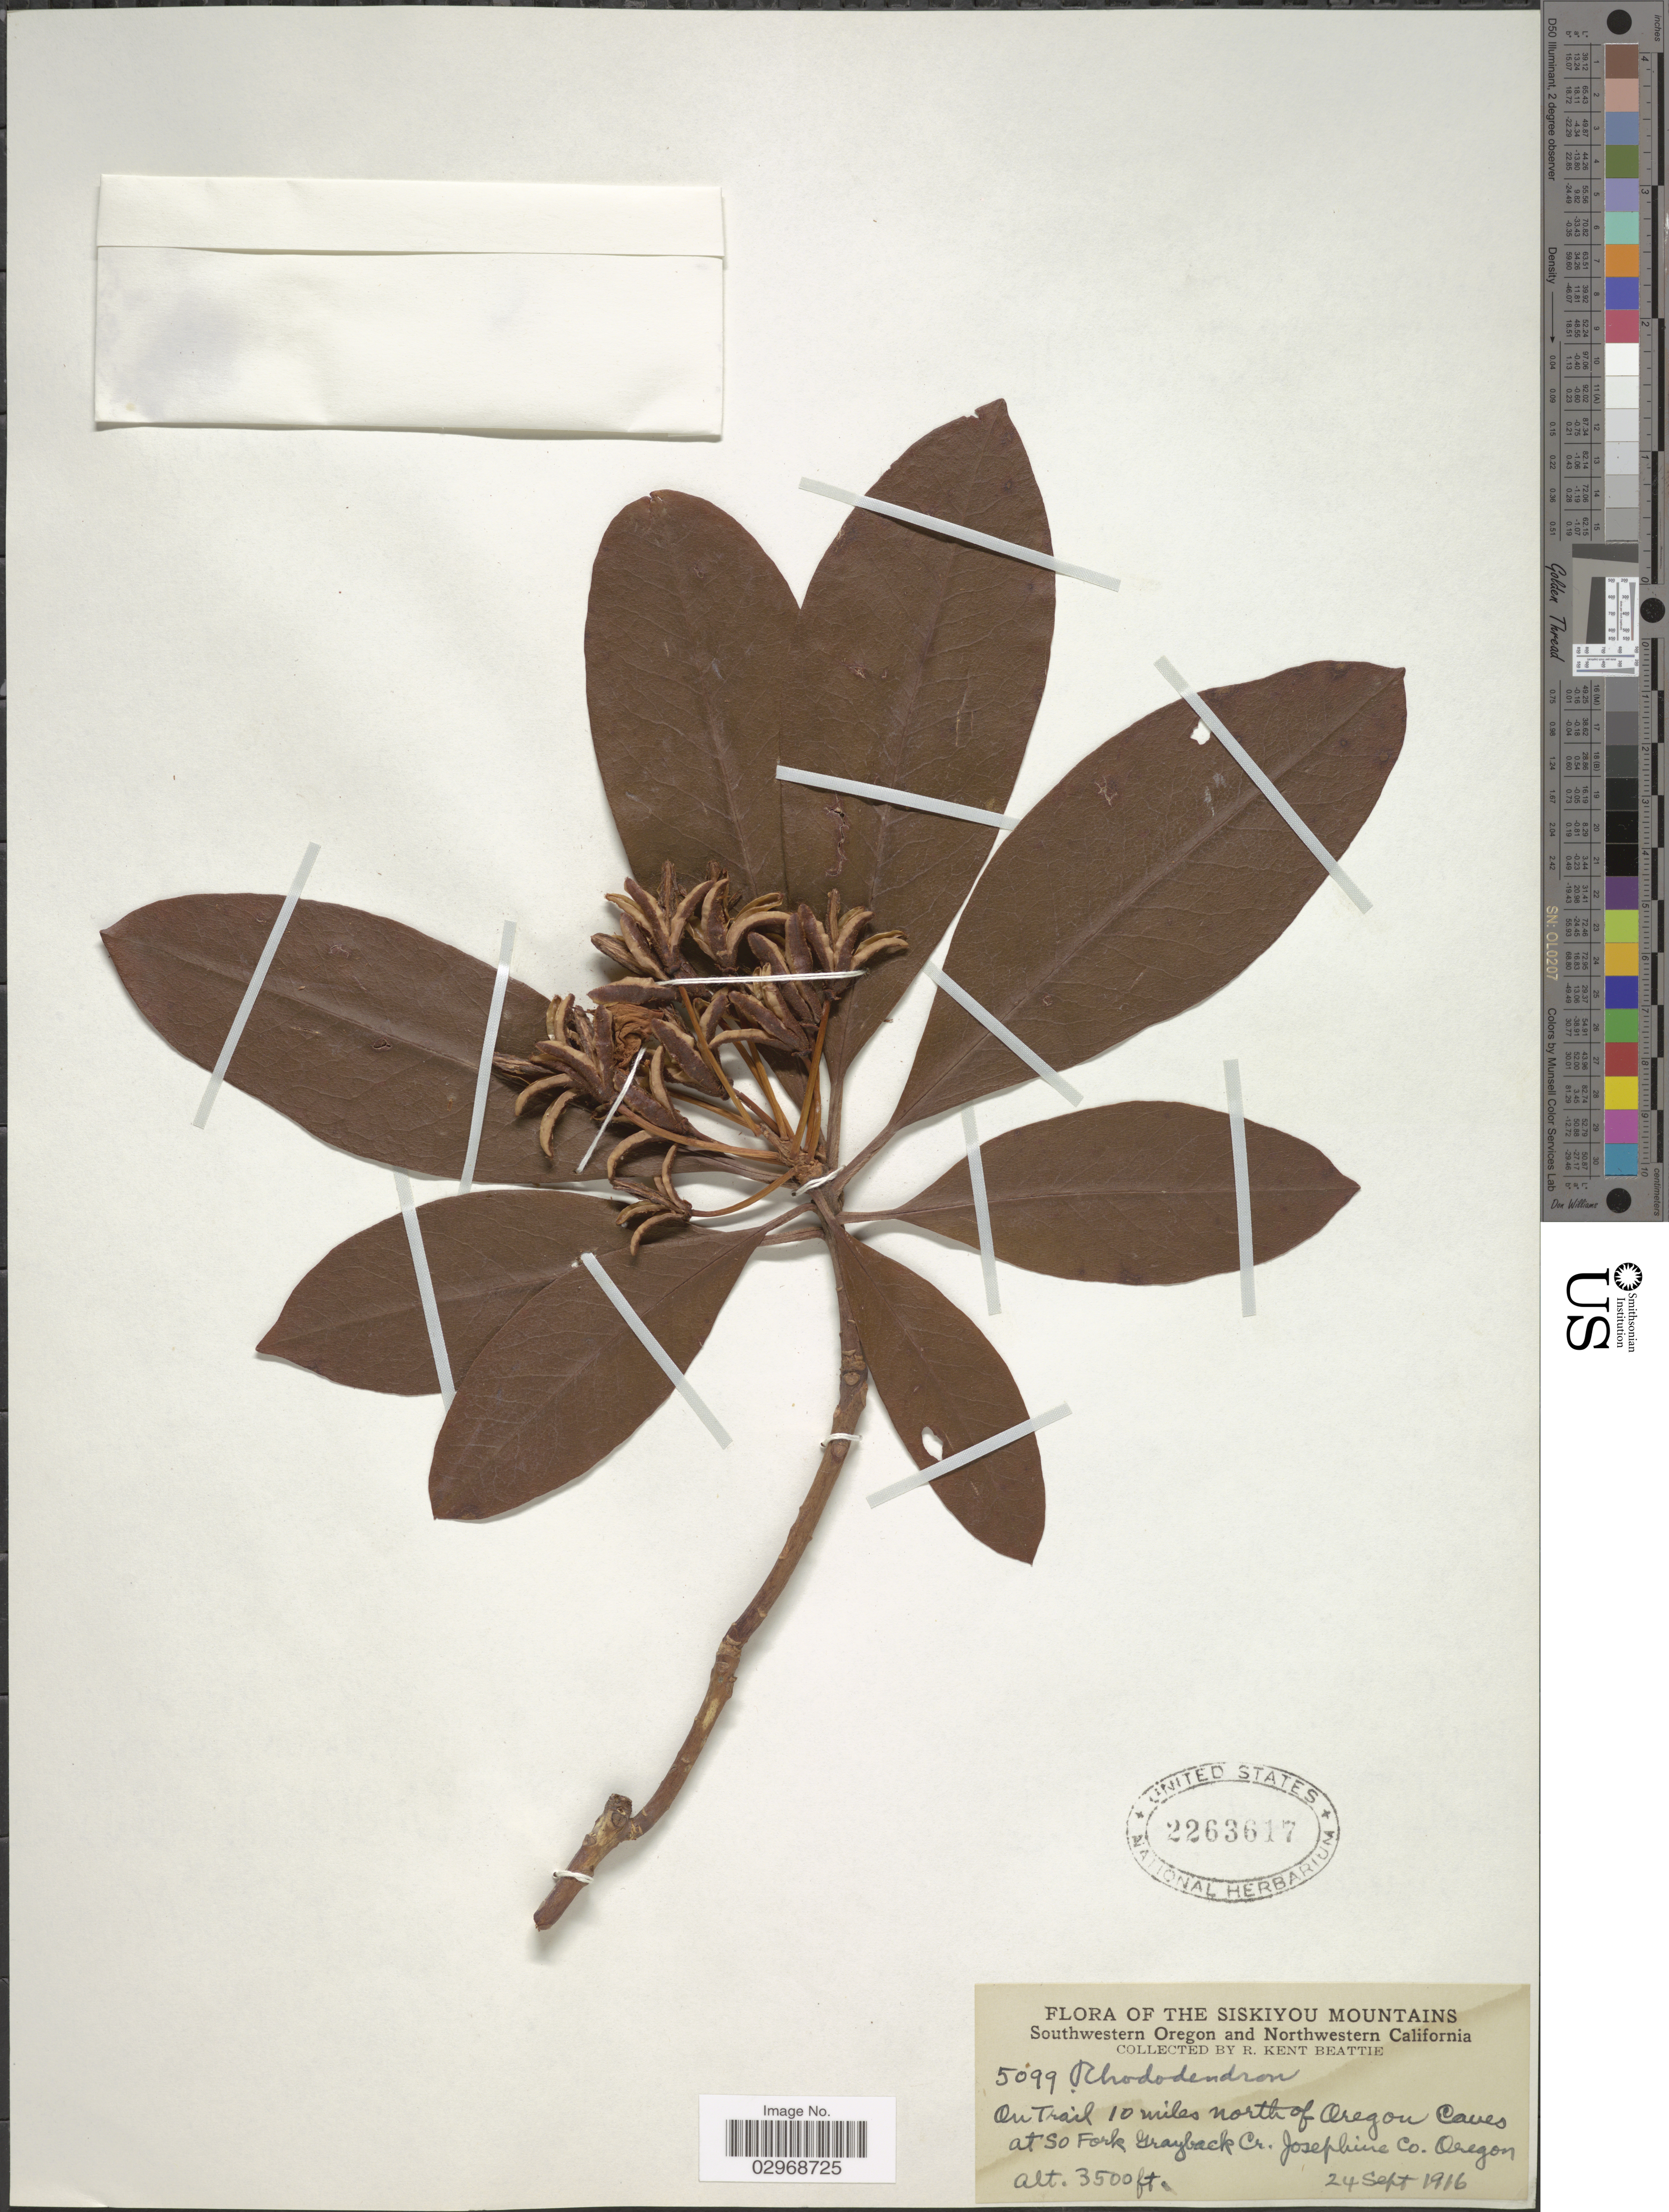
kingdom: Plantae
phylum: Tracheophyta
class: Magnoliopsida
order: Ericales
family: Ericaceae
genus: Rhododendron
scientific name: Rhododendron sp.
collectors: R. K. Beattie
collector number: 5099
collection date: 1916-09-24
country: United States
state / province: Oregon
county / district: Josephine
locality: The Siskiyou Mountains, Southwestern Oregon, On Trail 10 miles north of Oregon Caves at SO Fork Grayback Cr., Josephine Co., Oregon.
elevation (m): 1067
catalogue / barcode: US 2263617